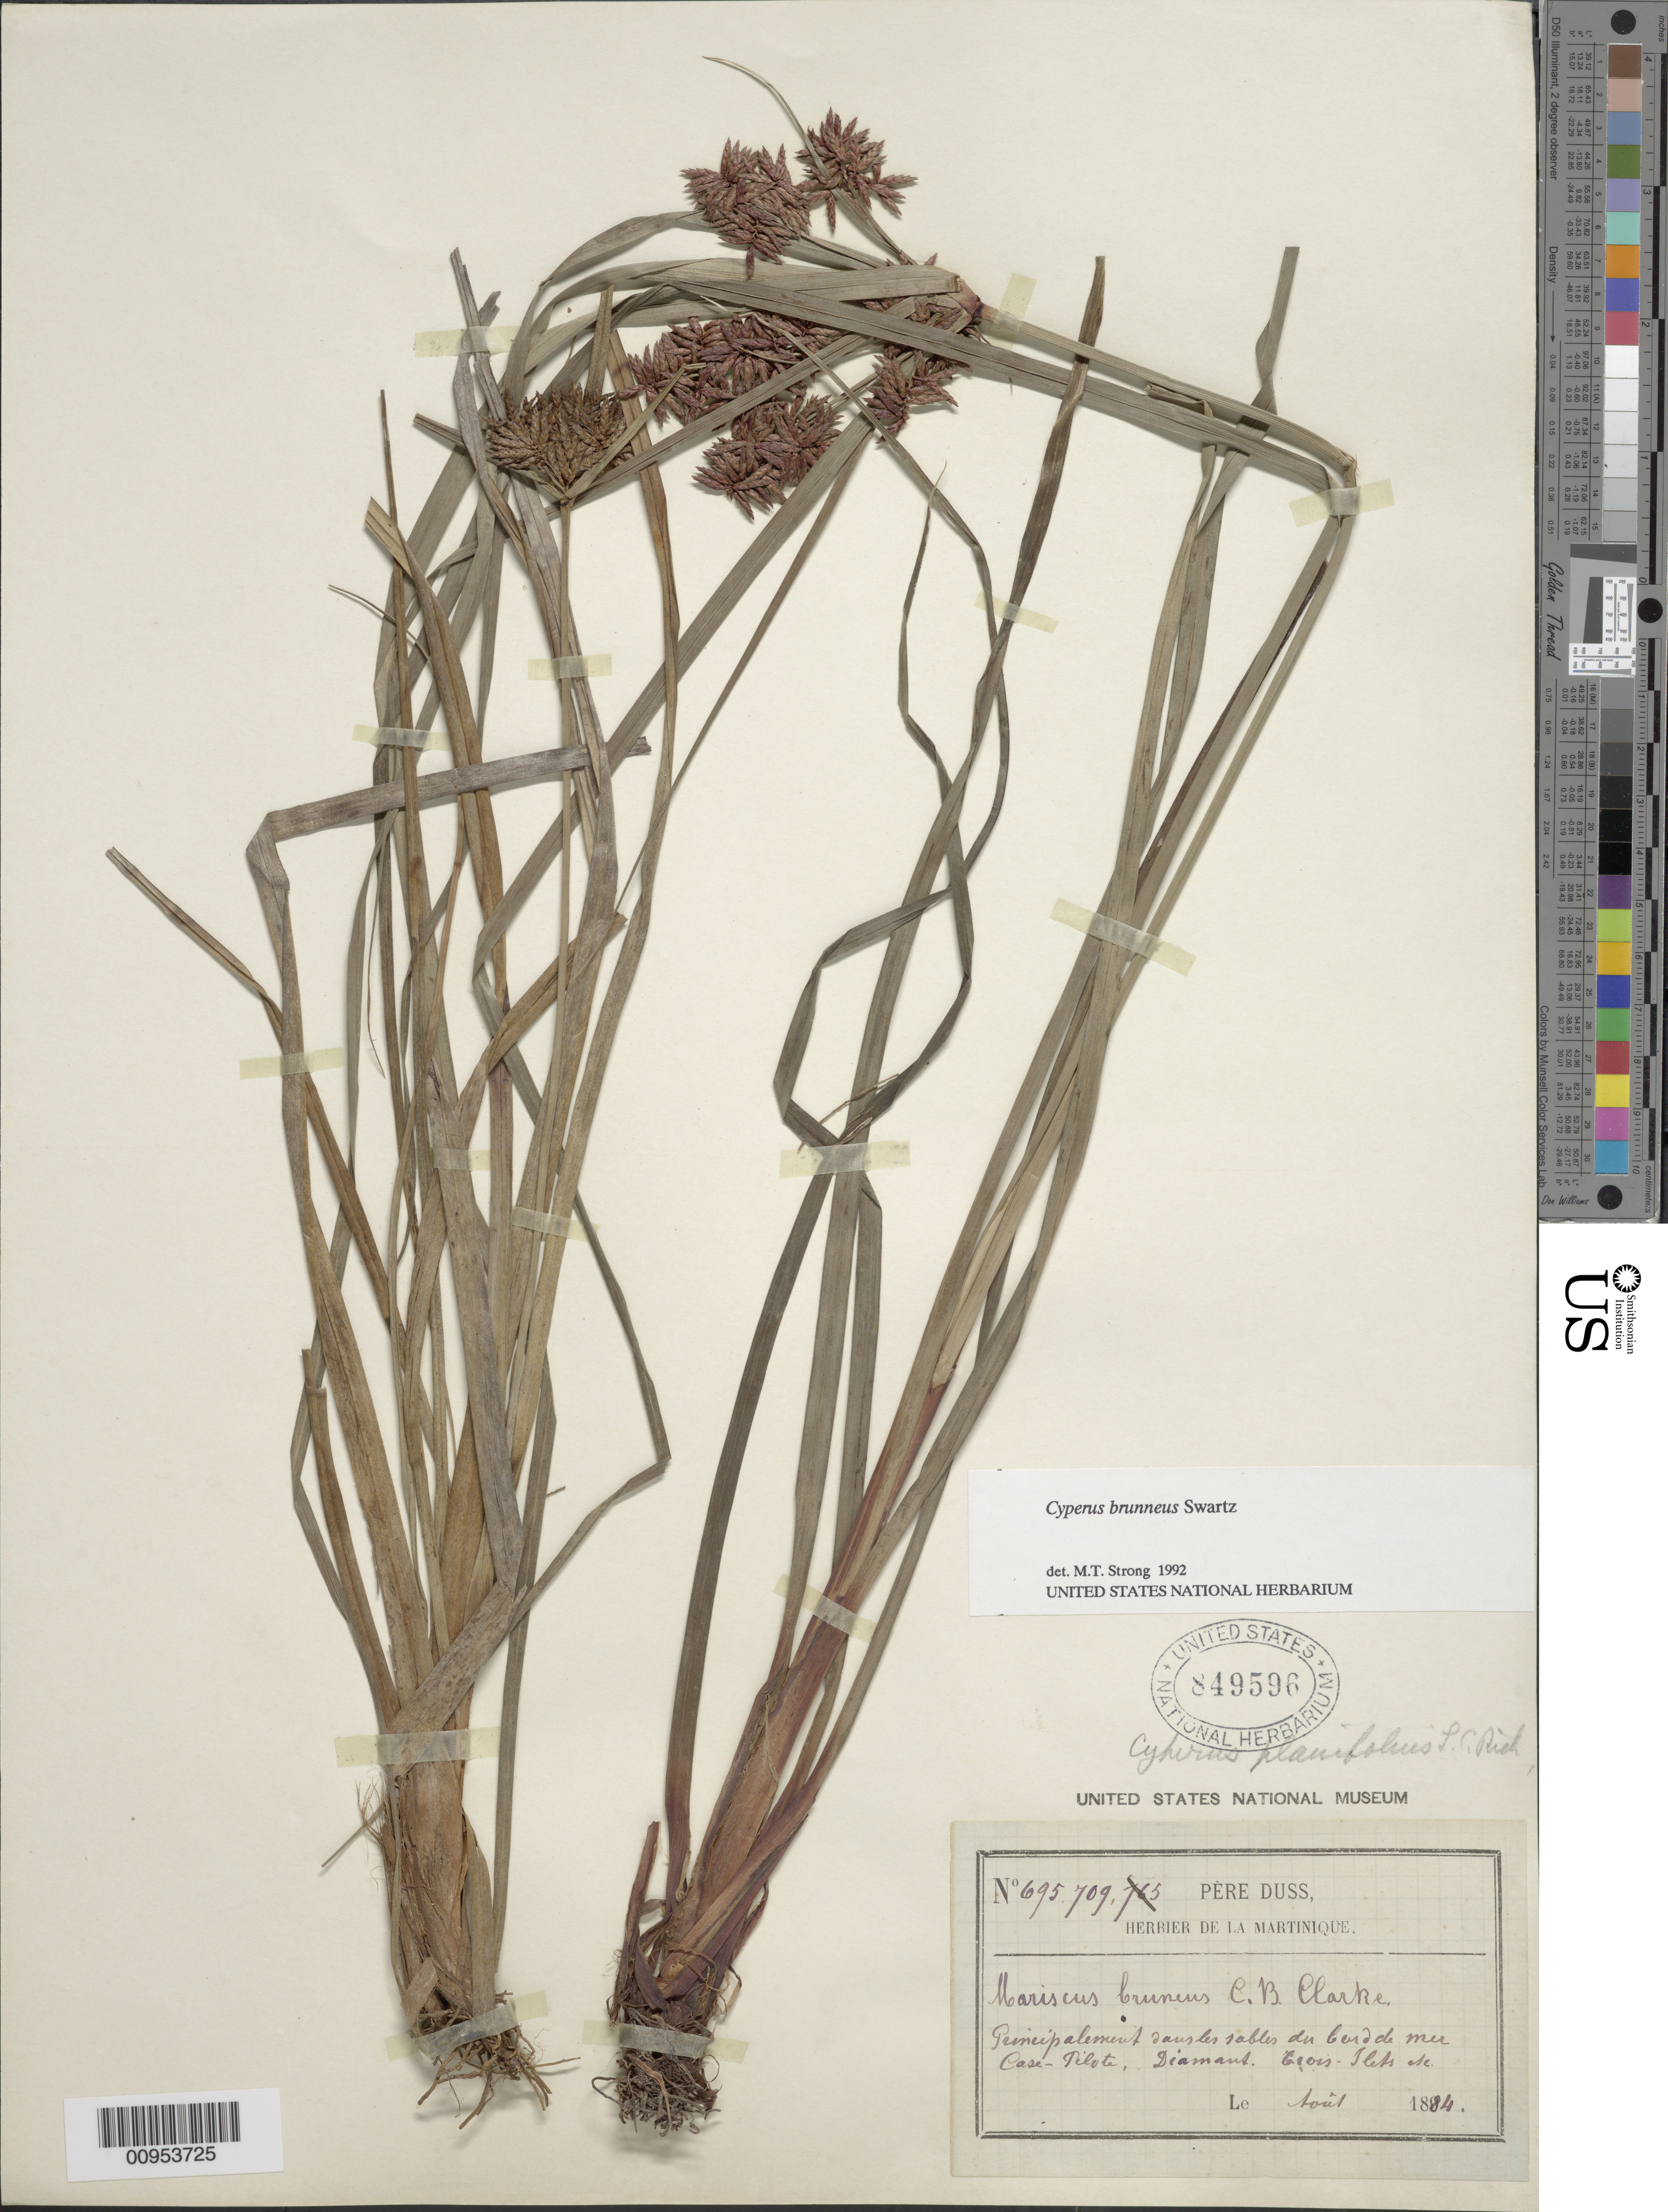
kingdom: Plantae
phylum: Tracheophyta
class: Liliopsida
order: Poales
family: Cyperaceae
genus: Cyperus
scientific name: Cyperus brunneus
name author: Sw.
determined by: Strong, M. T., (US), Smithsonian Institution - National Museum of Natural History (UNITED STATES)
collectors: Père Duss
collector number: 695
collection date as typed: Aug 1884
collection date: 1884-08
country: Martinique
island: Martinique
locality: Case Pilote, Diamant, Trois Ilets etc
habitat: Principalement dans les sables du bord de mer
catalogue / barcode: US 849596